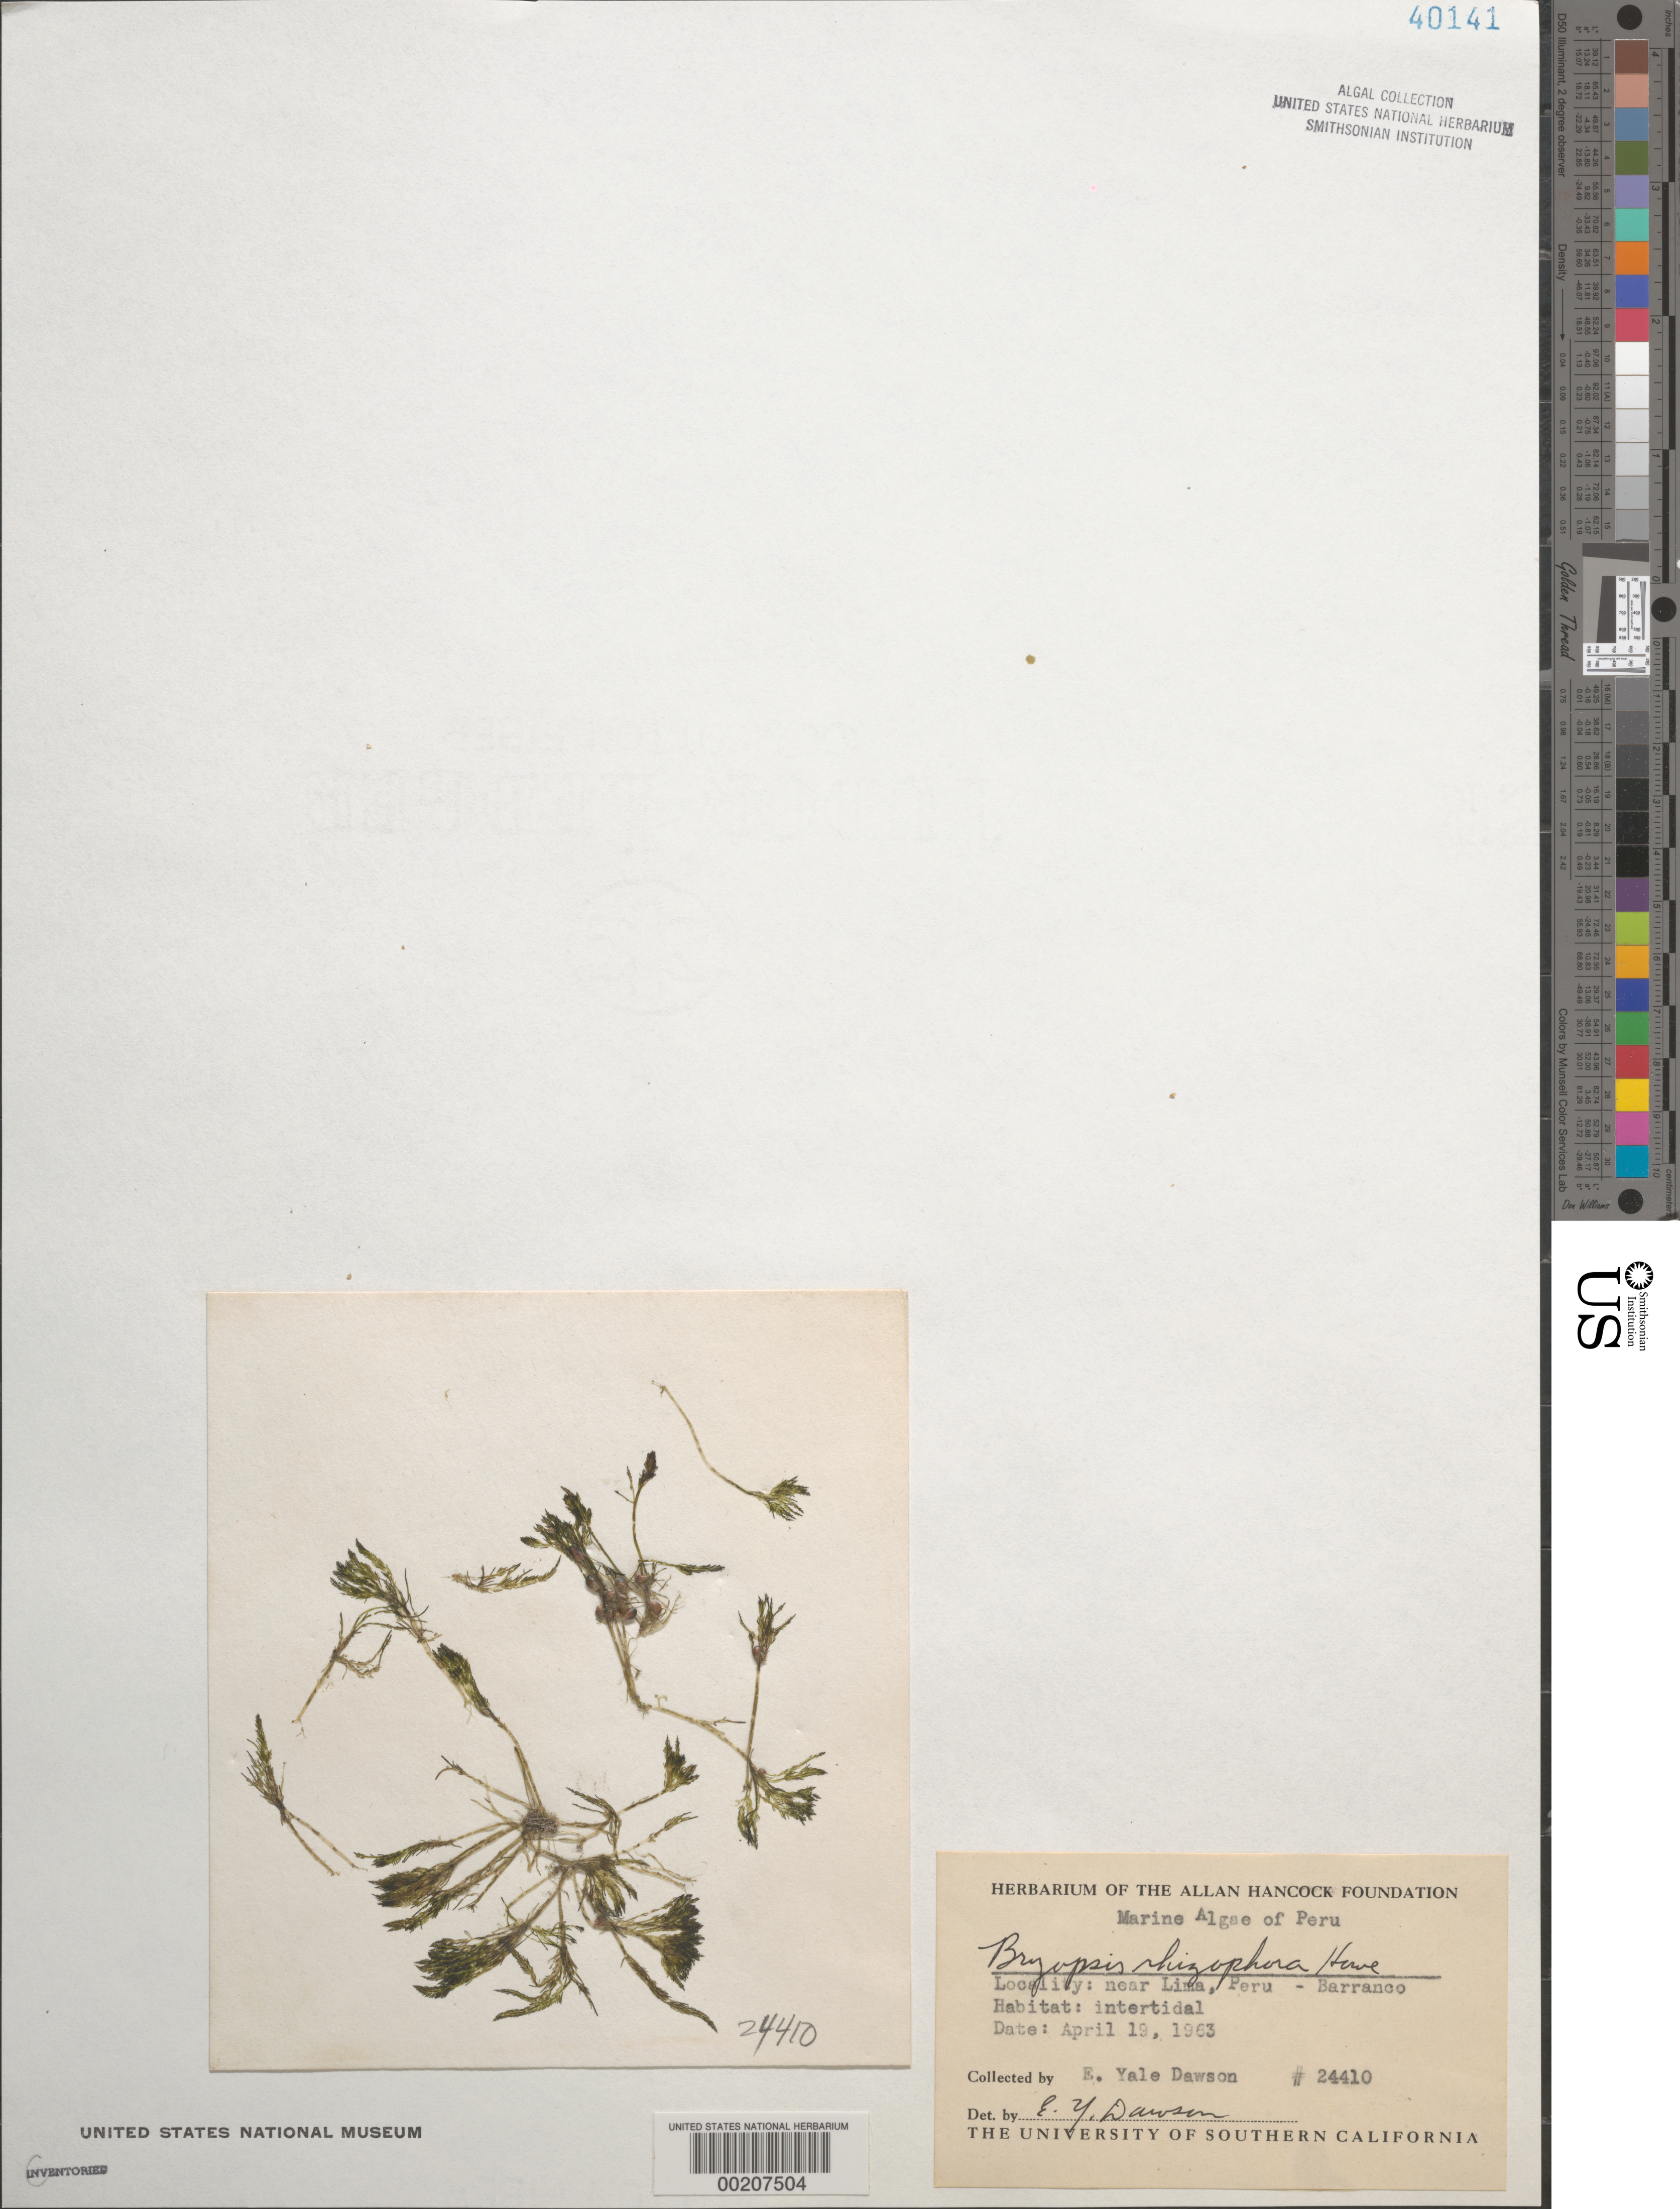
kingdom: Plantae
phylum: Chlorophyta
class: Ulvophyceae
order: Bryopsidales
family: Bryopsidaceae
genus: Bryopsis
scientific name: Bryopsis rhizophora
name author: M. Howe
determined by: Dawson, E. Y.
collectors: E. Y. Dawson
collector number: EYD 24410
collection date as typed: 19 Apr 1963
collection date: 1963-04-19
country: Peru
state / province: Lima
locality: Barranco, near Lima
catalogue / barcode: US 40141